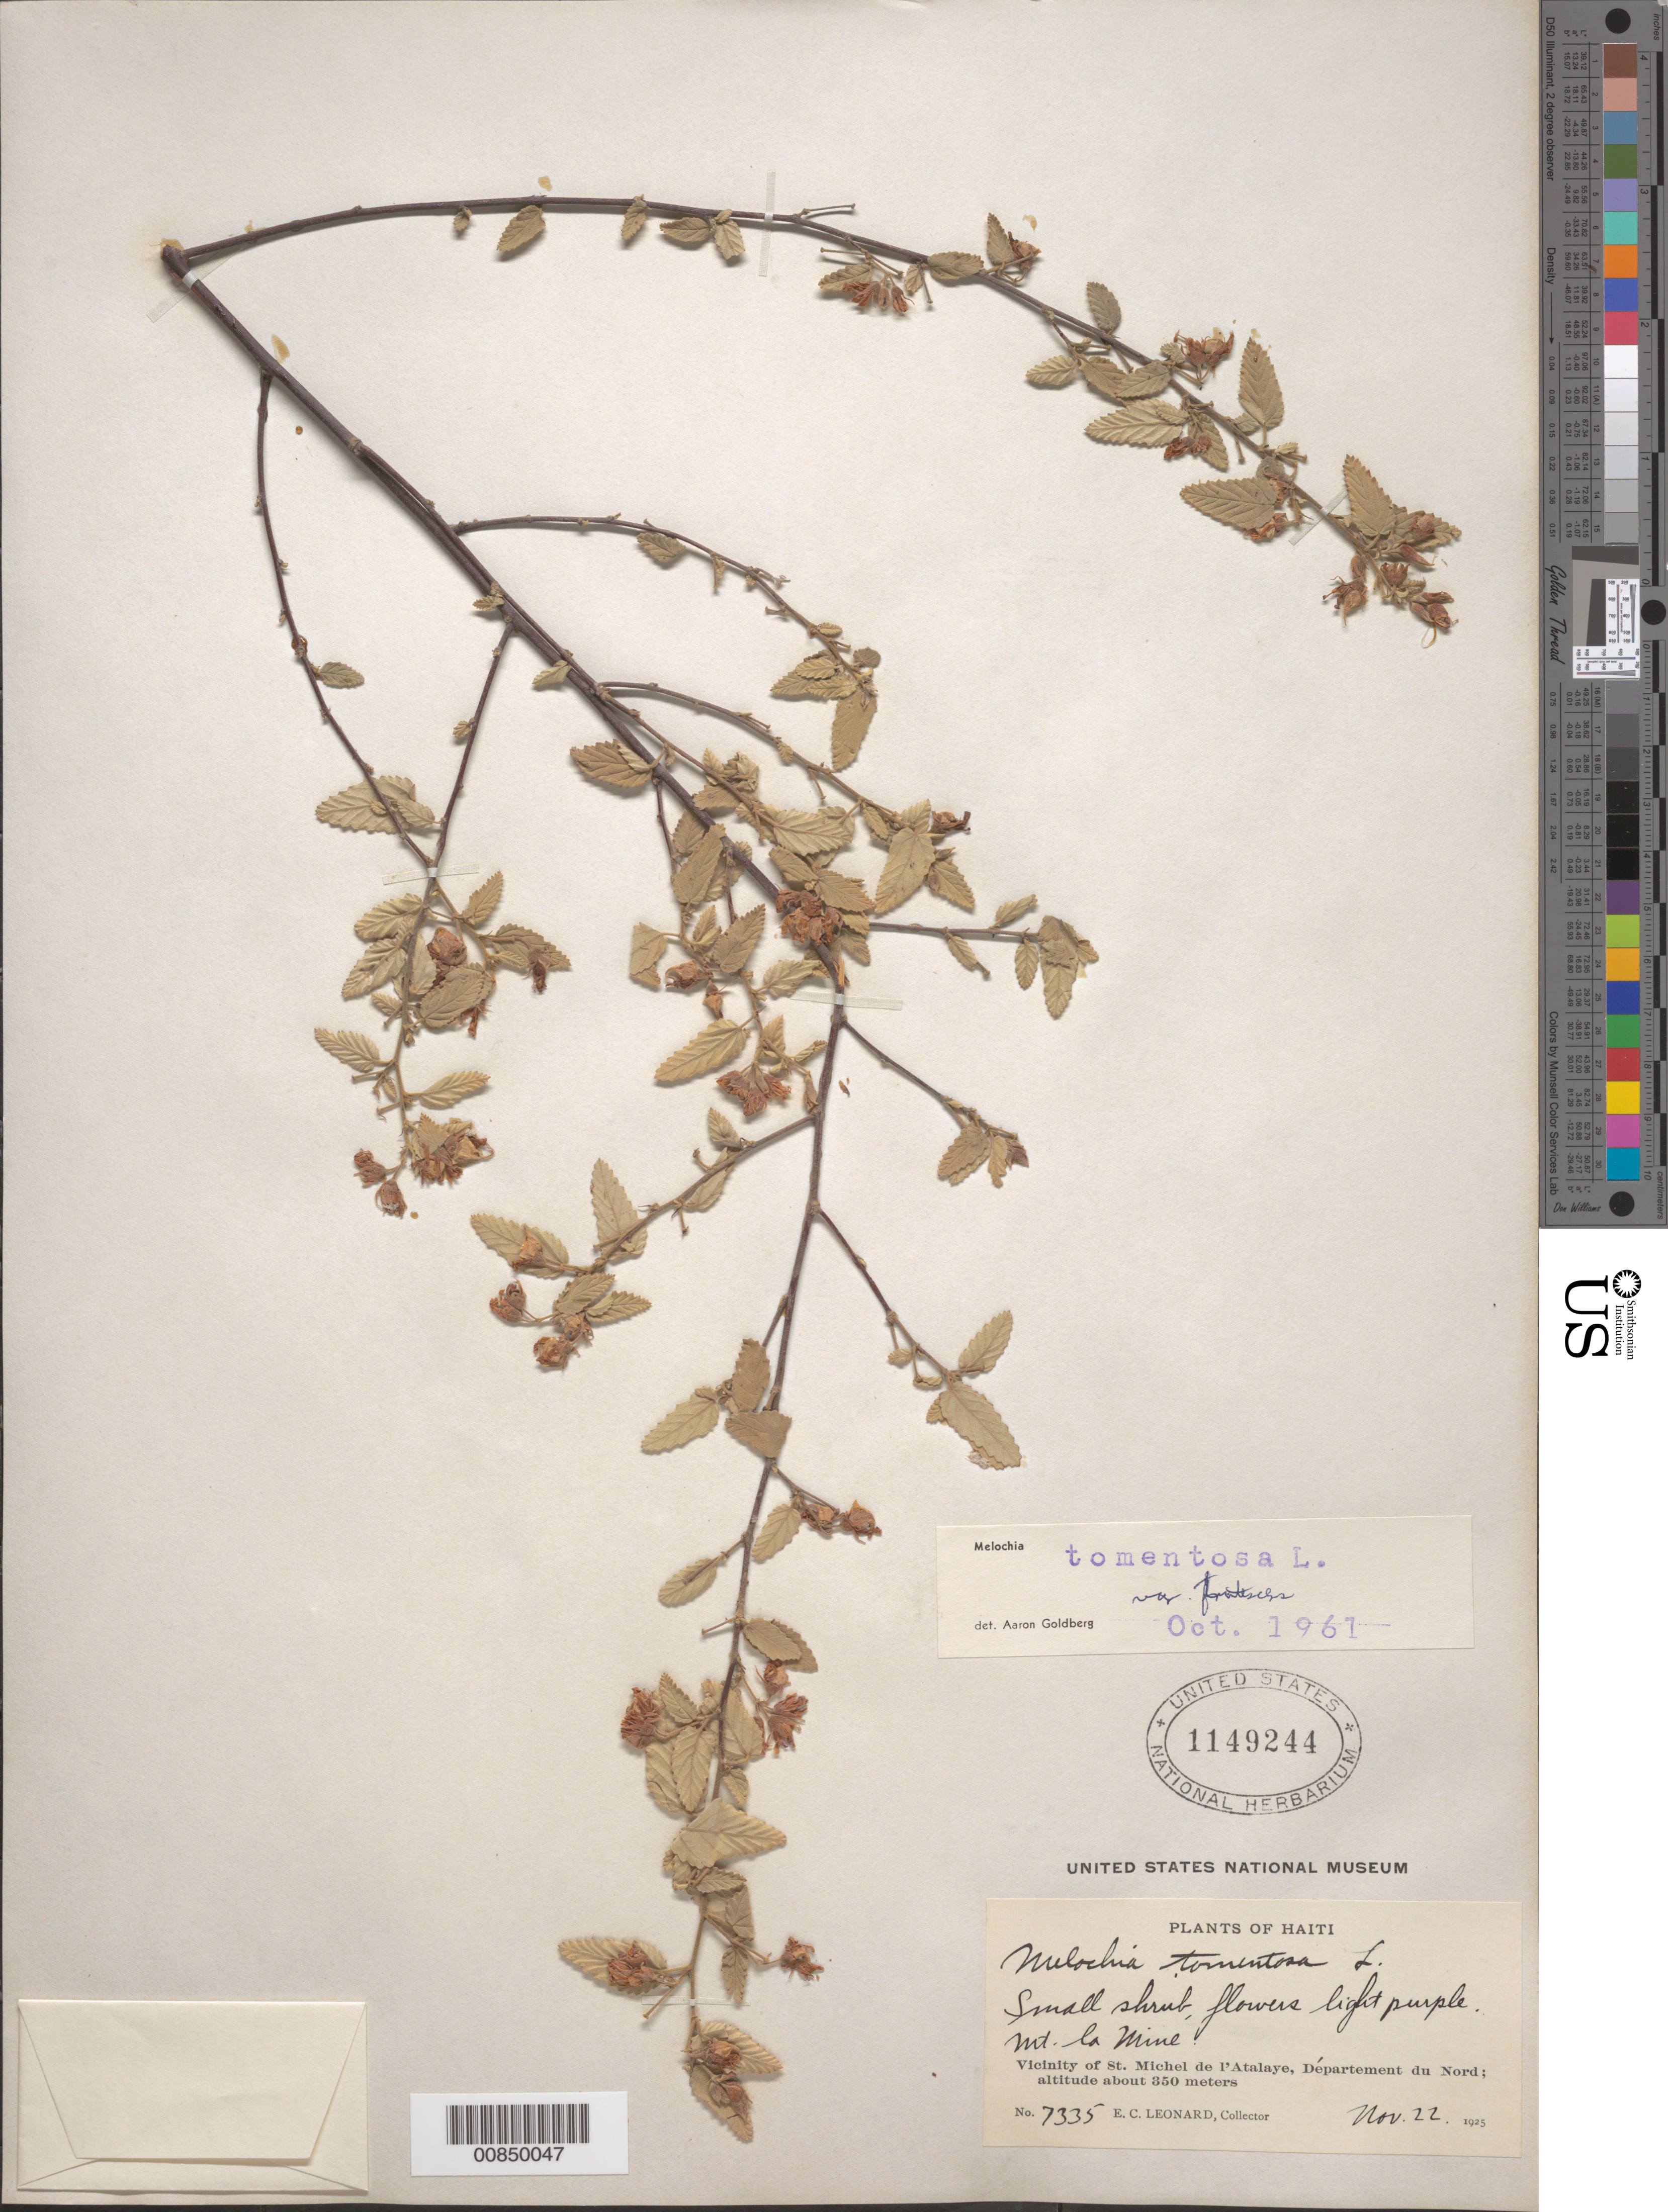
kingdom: Plantae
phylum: Tracheophyta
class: Magnoliopsida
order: Malvales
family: Malvaceae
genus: Melochia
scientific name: Melochia tomentosa var. frutescens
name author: DC.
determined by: Goldberg, Aaron, (US), NMNH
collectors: E. C. Leonard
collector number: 7335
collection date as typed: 22 Nov 1925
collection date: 1925-11-22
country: Haiti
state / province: Artibonite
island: Hispaniola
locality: Vicinity of St. Michel de l'Atalaye, Mt la Mine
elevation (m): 350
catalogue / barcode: US 1149244